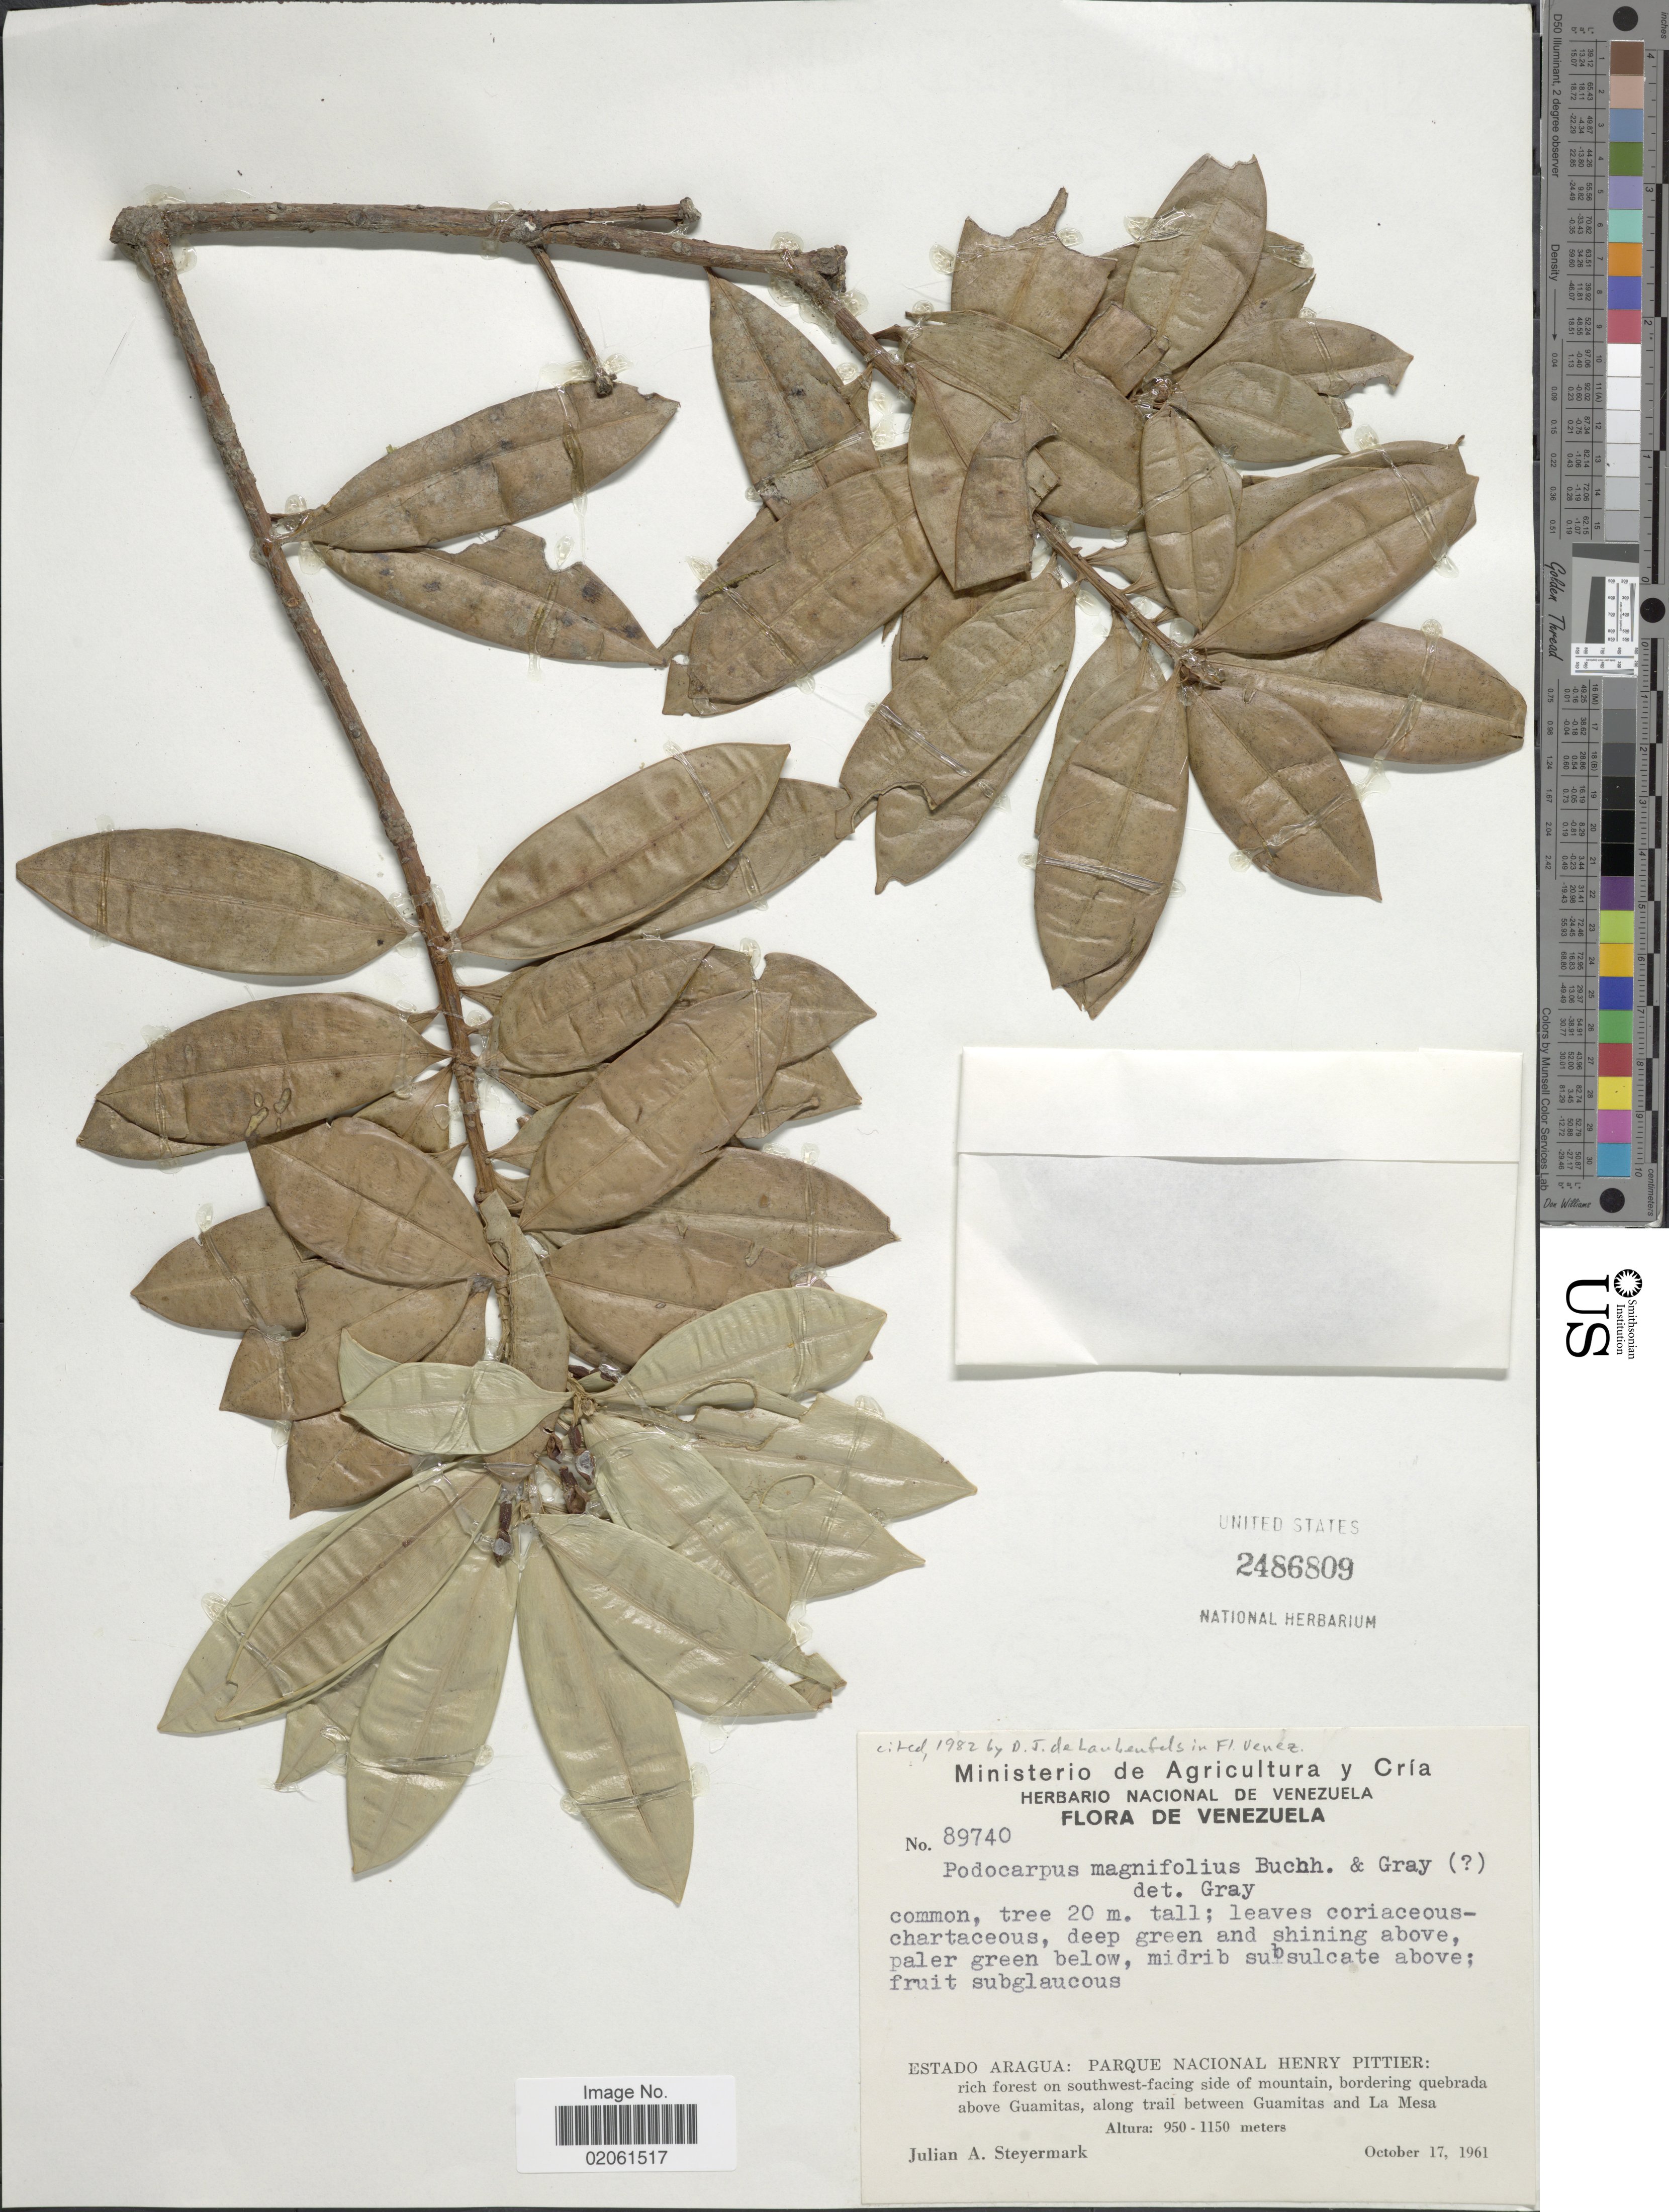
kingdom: Plantae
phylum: Tracheophyta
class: Pinopsida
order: Pinales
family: Podocarpaceae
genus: Podocarpus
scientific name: Podocarpus magnifolius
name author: J. Buchholz & N.E. Gray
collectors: J. Steyermark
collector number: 89740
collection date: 1961-10-17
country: Venezuela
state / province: Aragua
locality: Estado Aragua: Parqie Nacional Henry Pittier. rich forest on southwest-facing side of mountain, bordering quebrada above Guamitas, along trail between Guamitas and La Mesa.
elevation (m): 950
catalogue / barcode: US 2486809